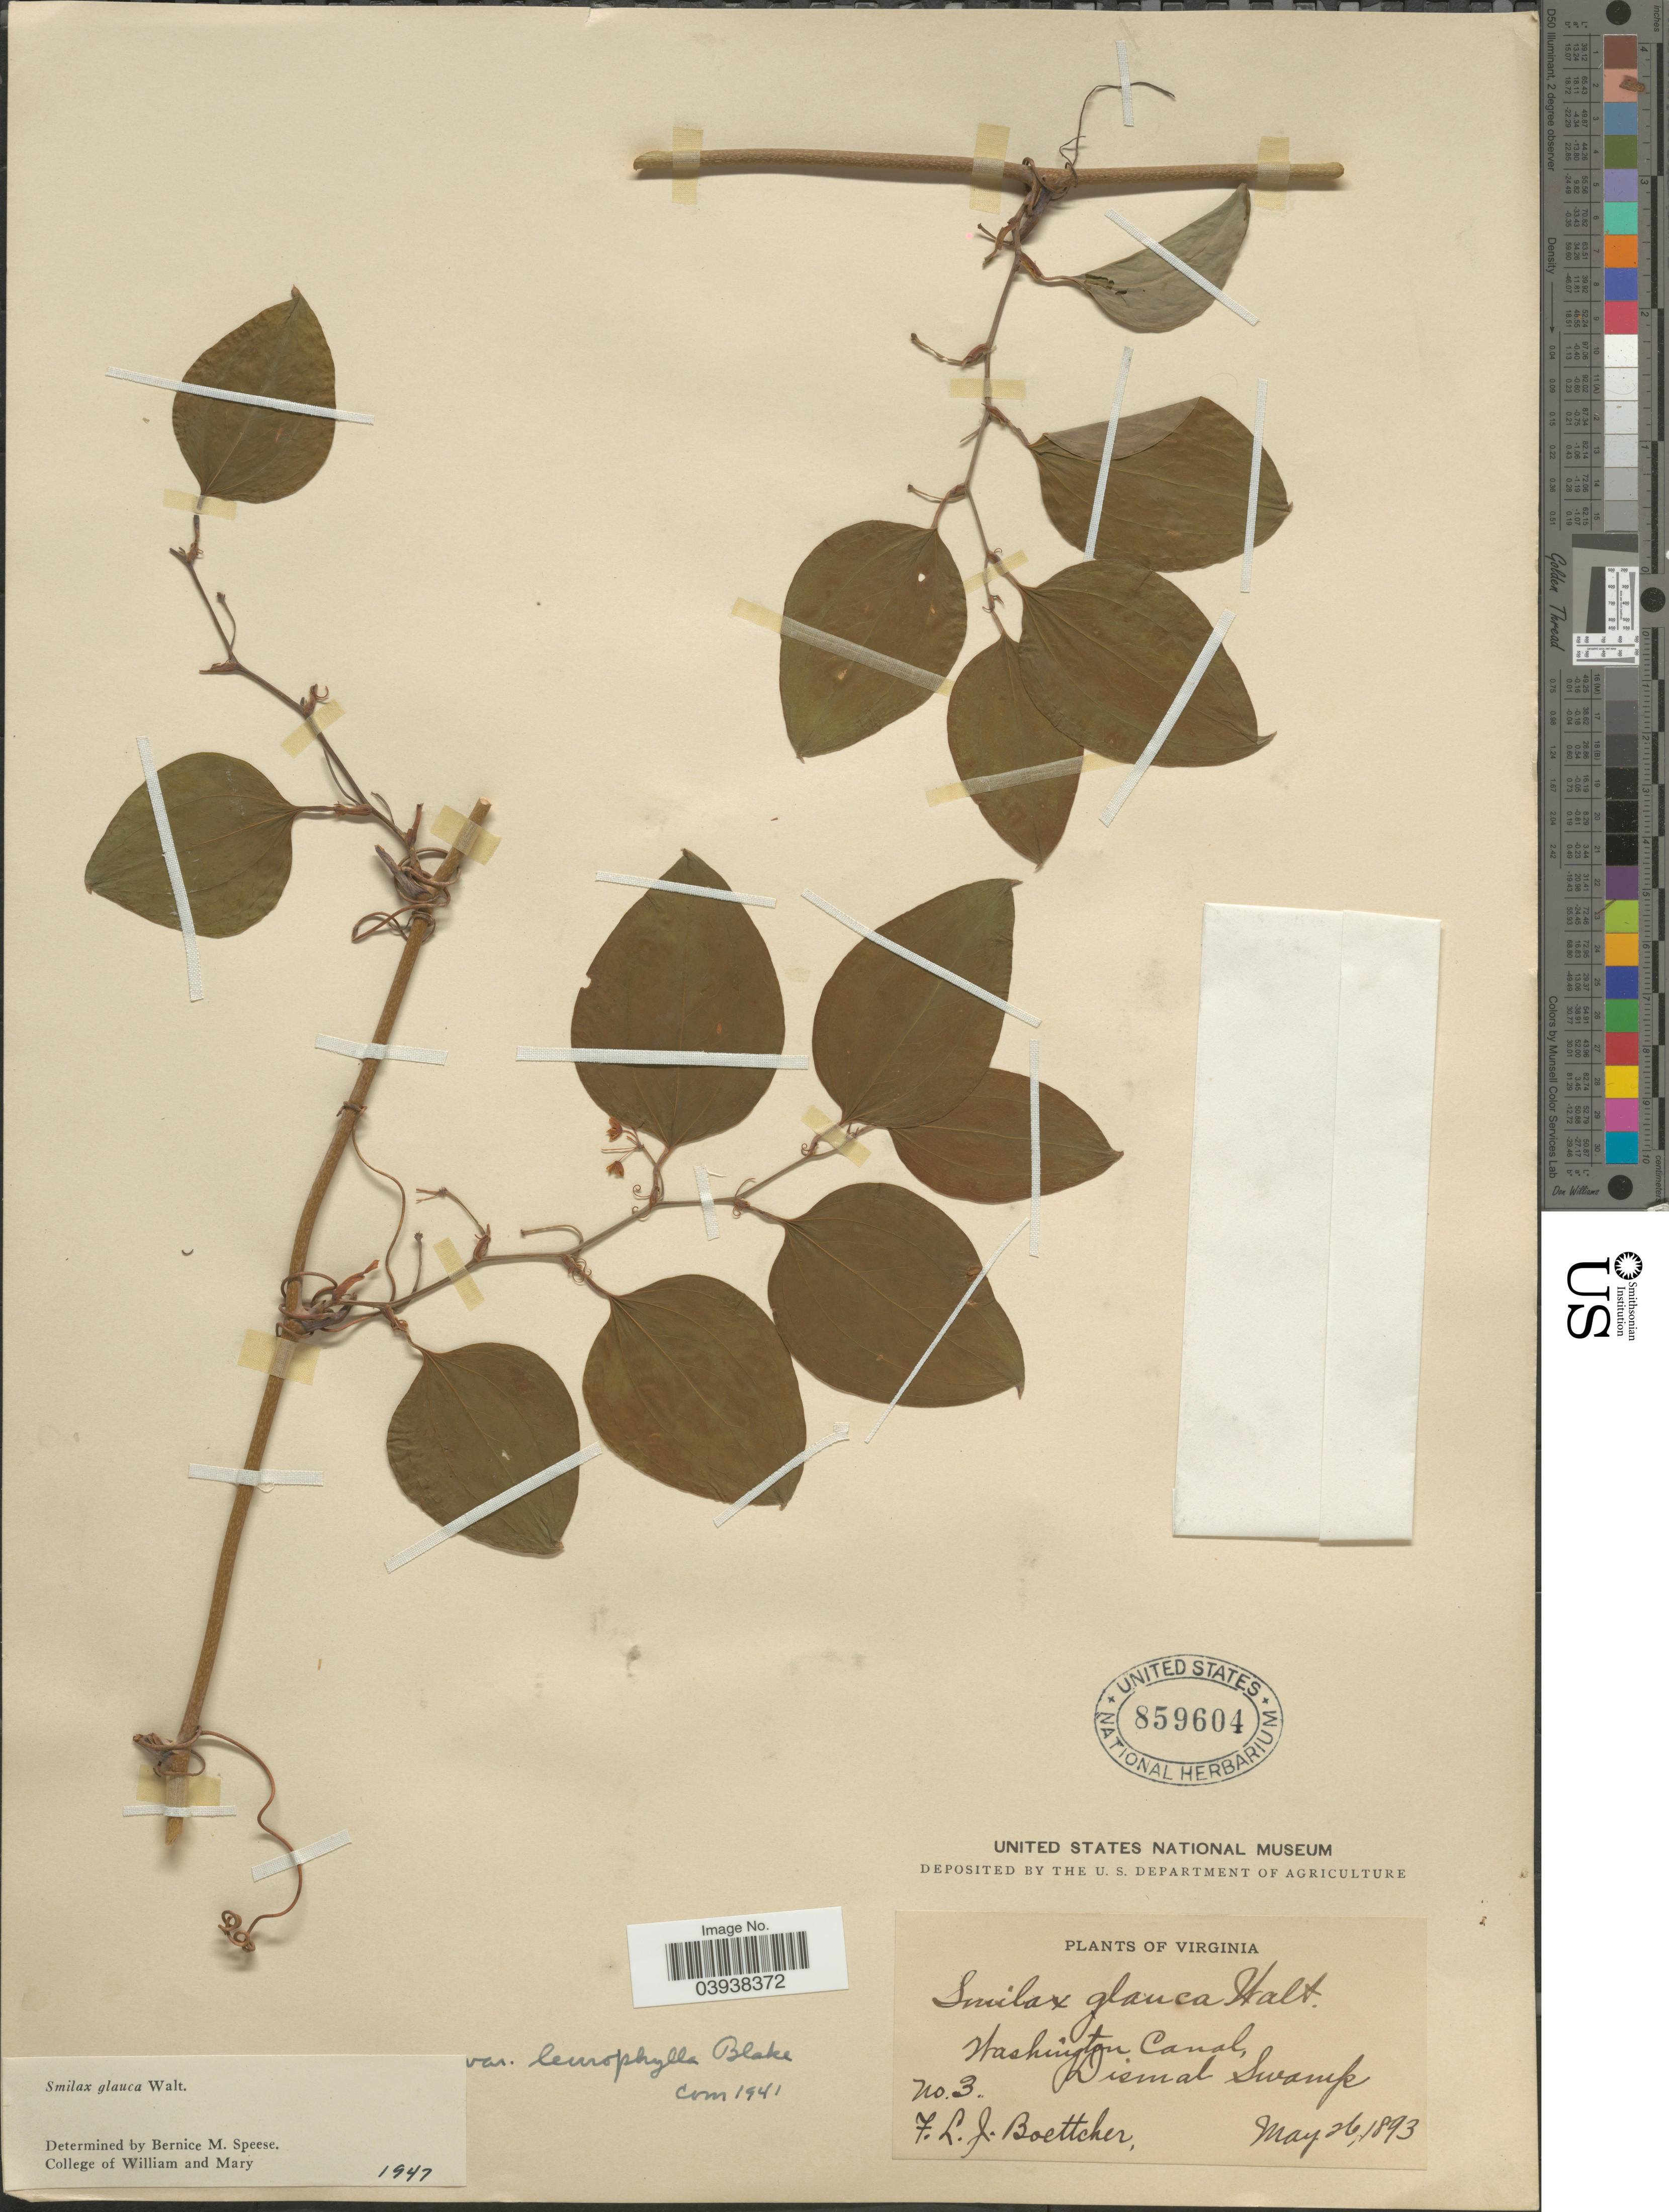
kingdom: Plantae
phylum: Tracheophyta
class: Liliopsida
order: Liliales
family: Smilacaceae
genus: Smilax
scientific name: Smilax glauca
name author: Walter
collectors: F. Boettcher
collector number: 3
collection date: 1893-05-26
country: United States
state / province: Virginia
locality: Washington Canal, Dismal Swamp.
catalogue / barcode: US 859604